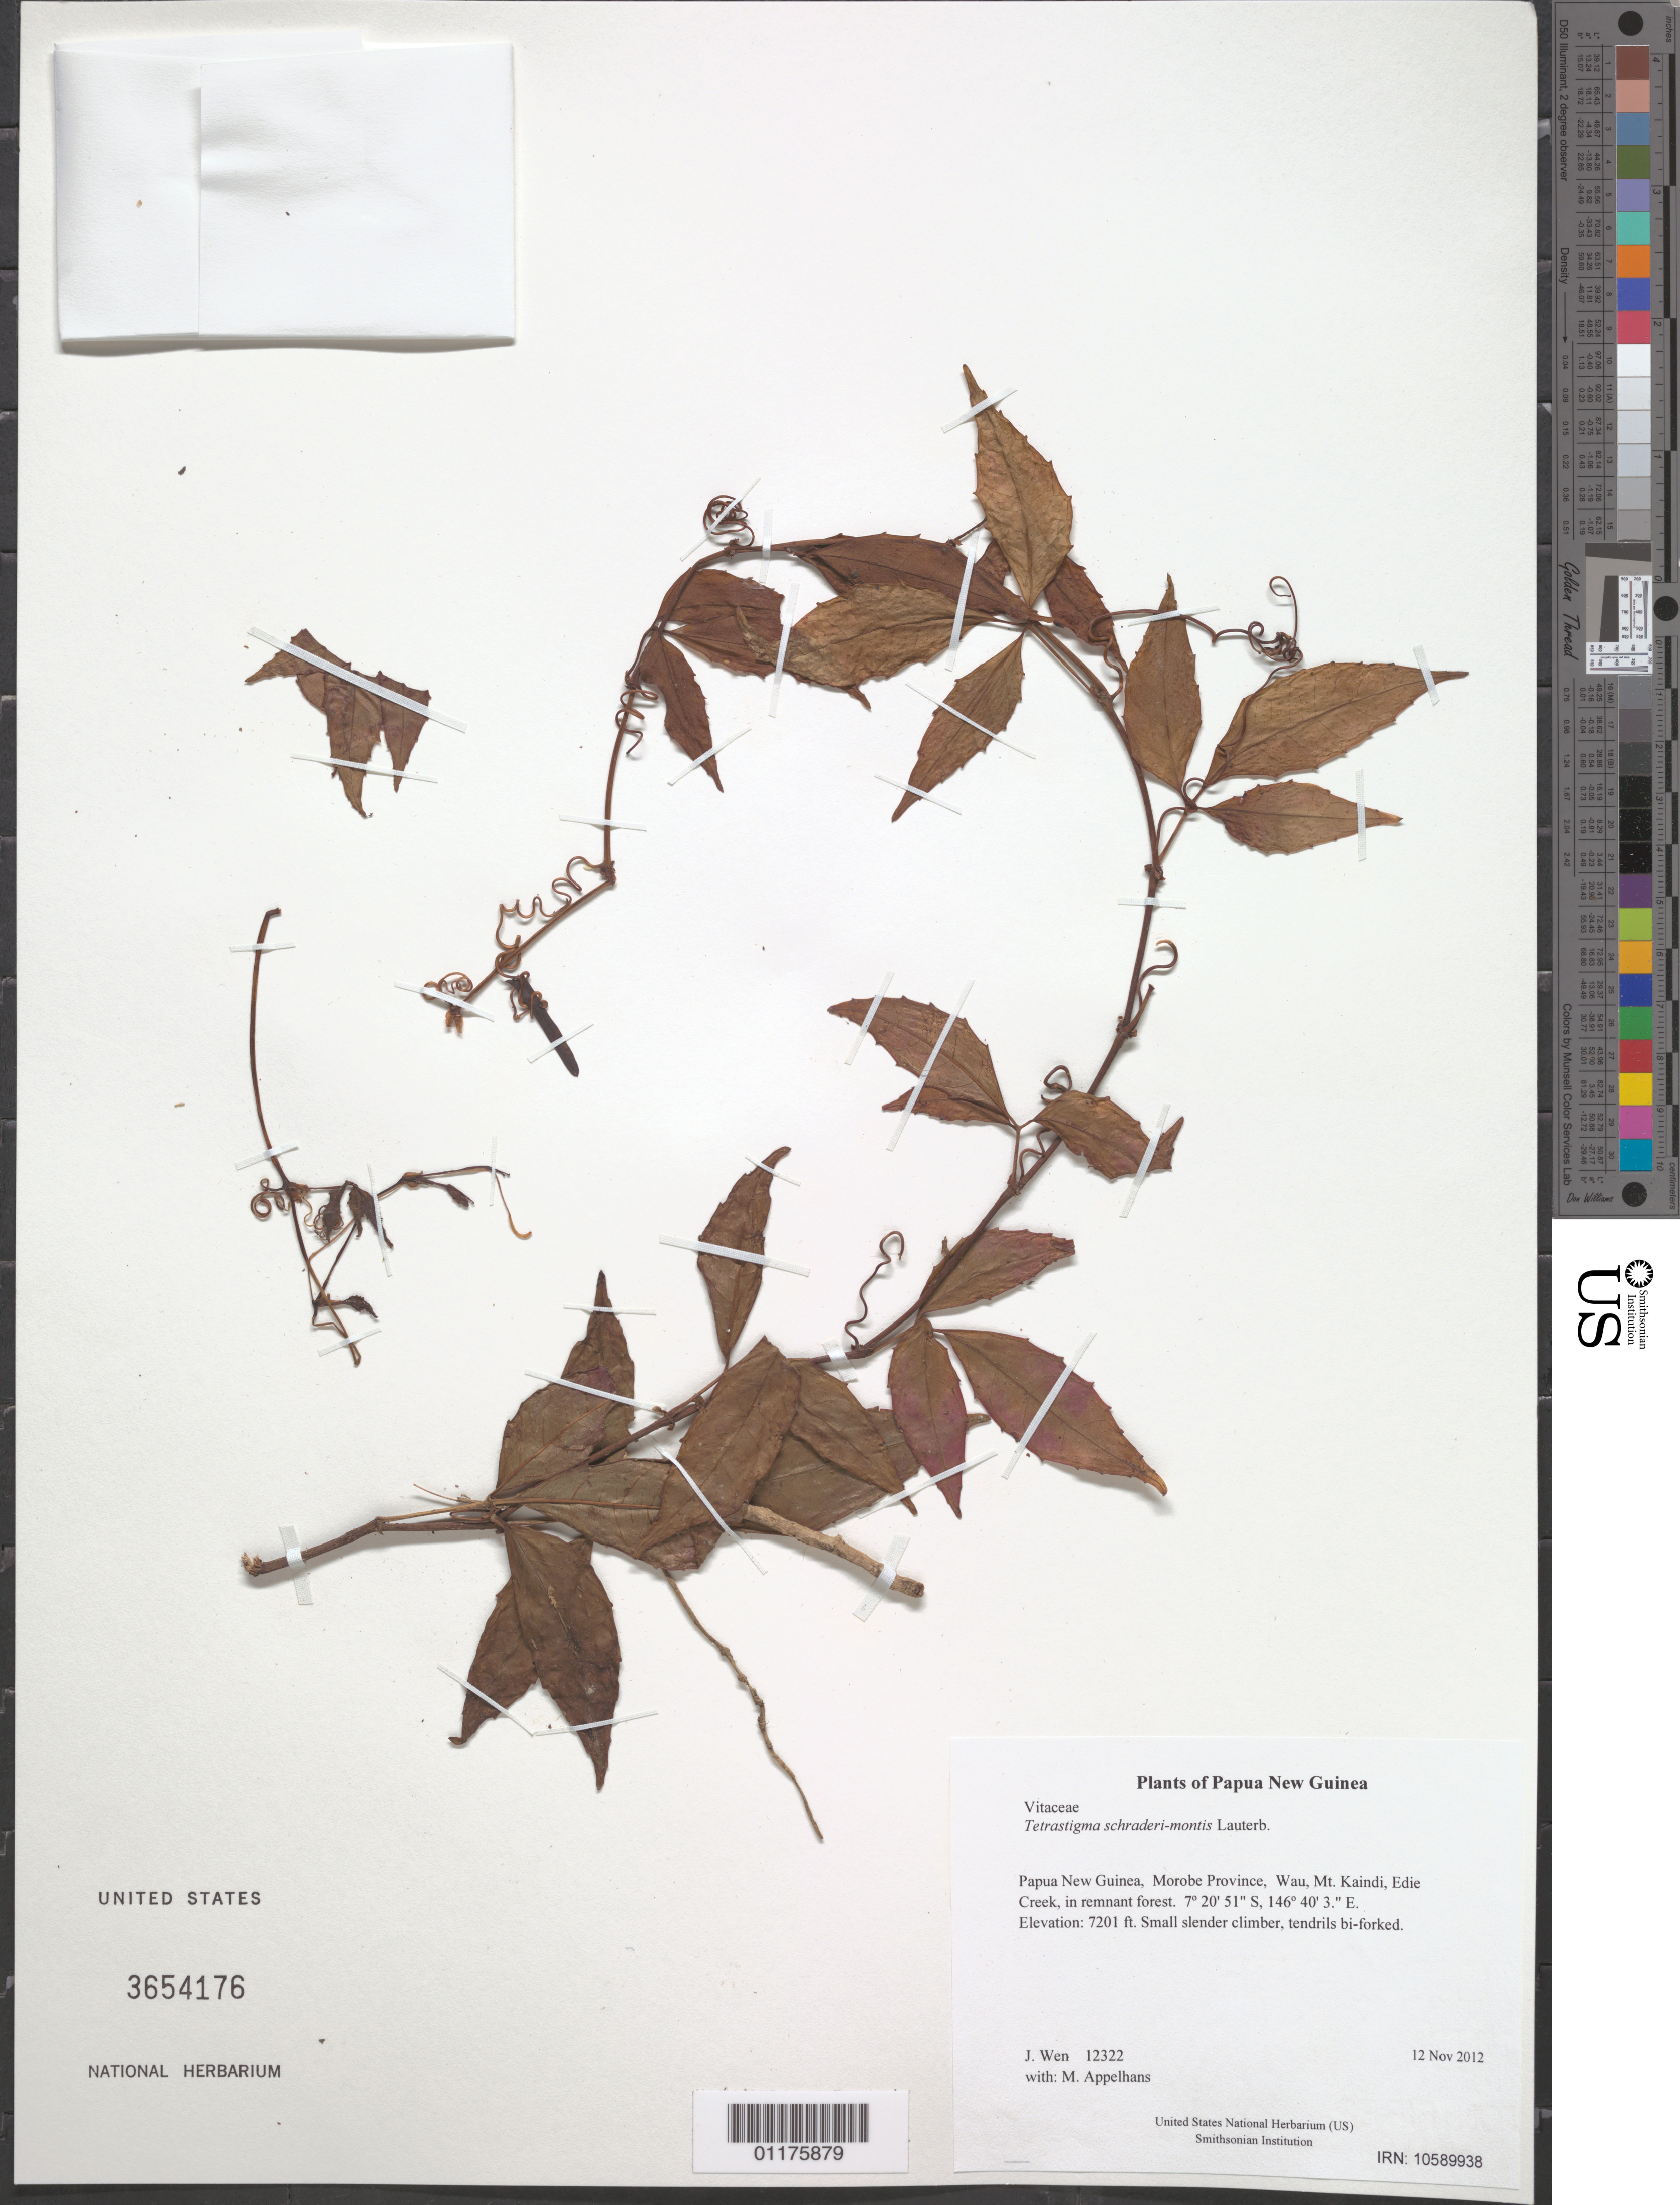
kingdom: Plantae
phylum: Tracheophyta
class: Magnoliopsida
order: Vitales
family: Vitaceae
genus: Tetrastigma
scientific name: Tetrastigma schraderi-montis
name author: Lauterb.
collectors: M. Appelhans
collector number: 12322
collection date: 2012-11-12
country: Papua New Guinea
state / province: Morobe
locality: Wau, Mt. Kaindi, Edie Creek, in remnant forest.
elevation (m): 2195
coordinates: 07 20.859 S, 146 40.061 E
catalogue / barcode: US 3654176